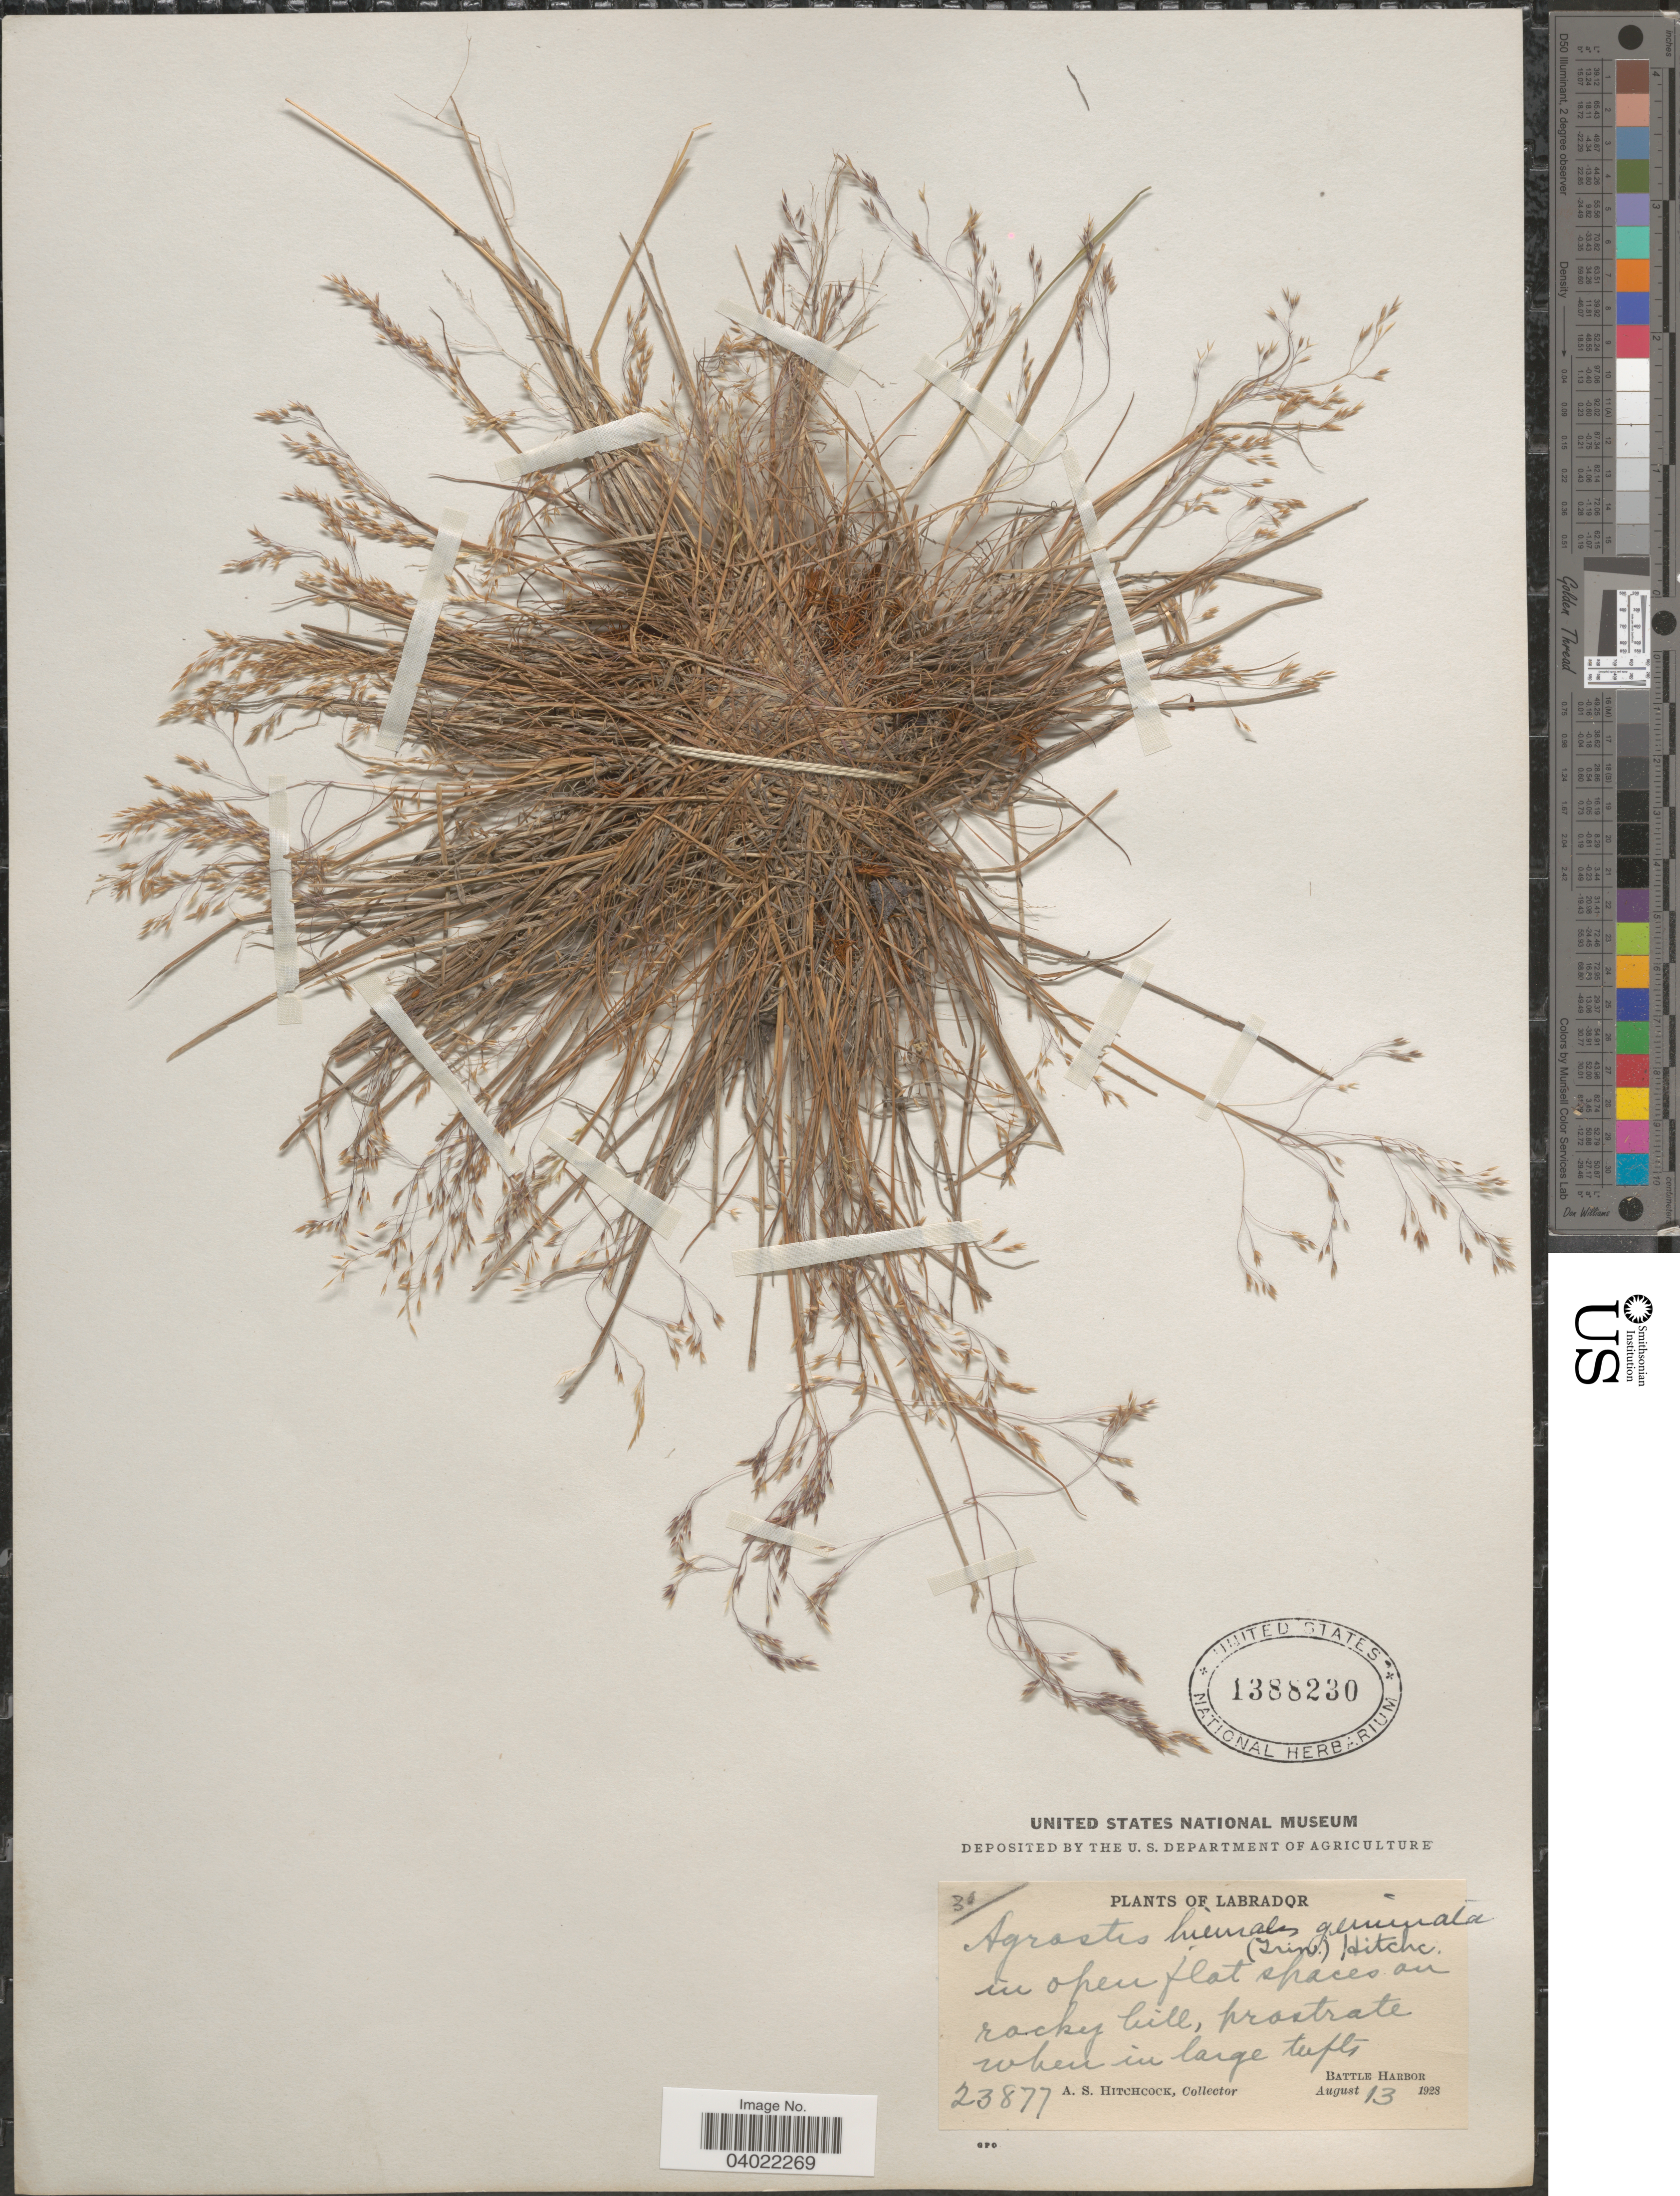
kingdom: Plantae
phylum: Tracheophyta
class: Liliopsida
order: Poales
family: Poaceae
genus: Agrostis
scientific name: Agrostis scabra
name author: Willd.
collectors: A. S. Hitchcock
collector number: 23877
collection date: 1928-08-13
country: Canada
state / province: Newfoundland and Labrador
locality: Labrador. Battle Harbor.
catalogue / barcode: US 1388230